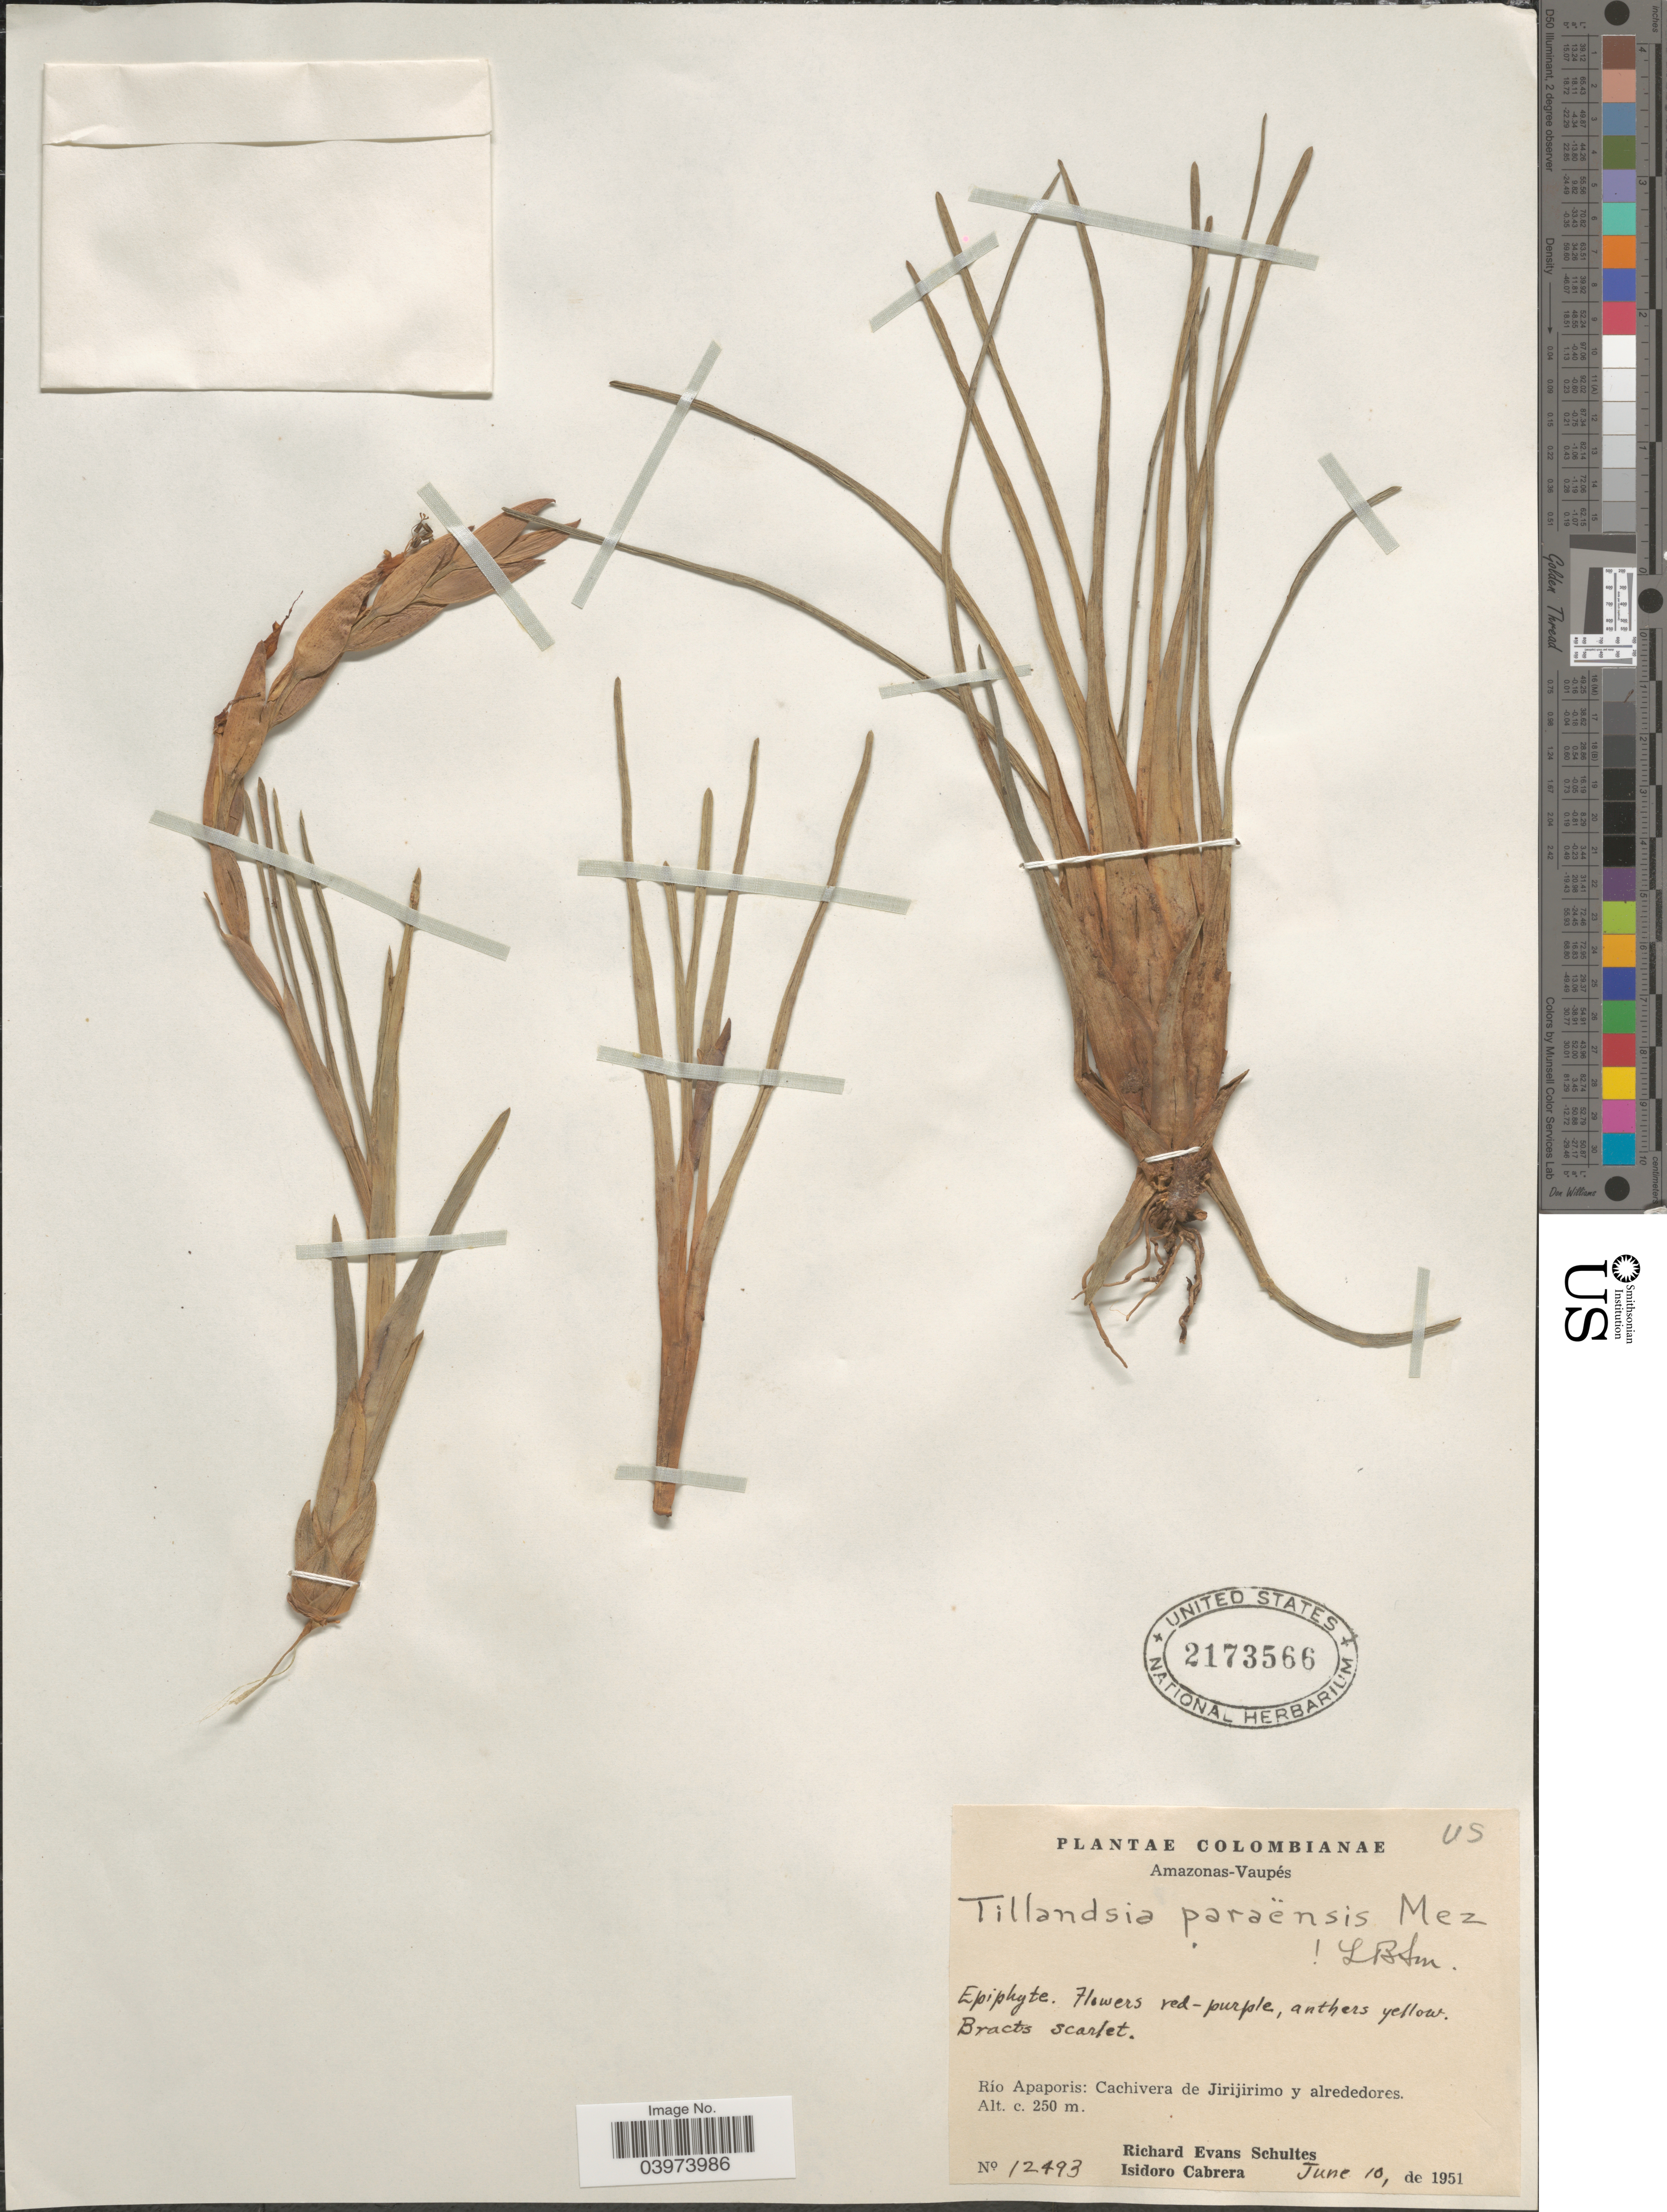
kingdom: Plantae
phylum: Tracheophyta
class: Liliopsida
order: Poales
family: Bromeliaceae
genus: Tillandsia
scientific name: Tillandsia paraensis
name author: Mez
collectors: R. E. Schultes & I. Cabrera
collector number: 12493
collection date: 1951-06-10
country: Colombia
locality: Amazonas- Vaupés. Rio Apaporis: Cachivera de Jirijirimo y alrededores.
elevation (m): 250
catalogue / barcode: US 2173566